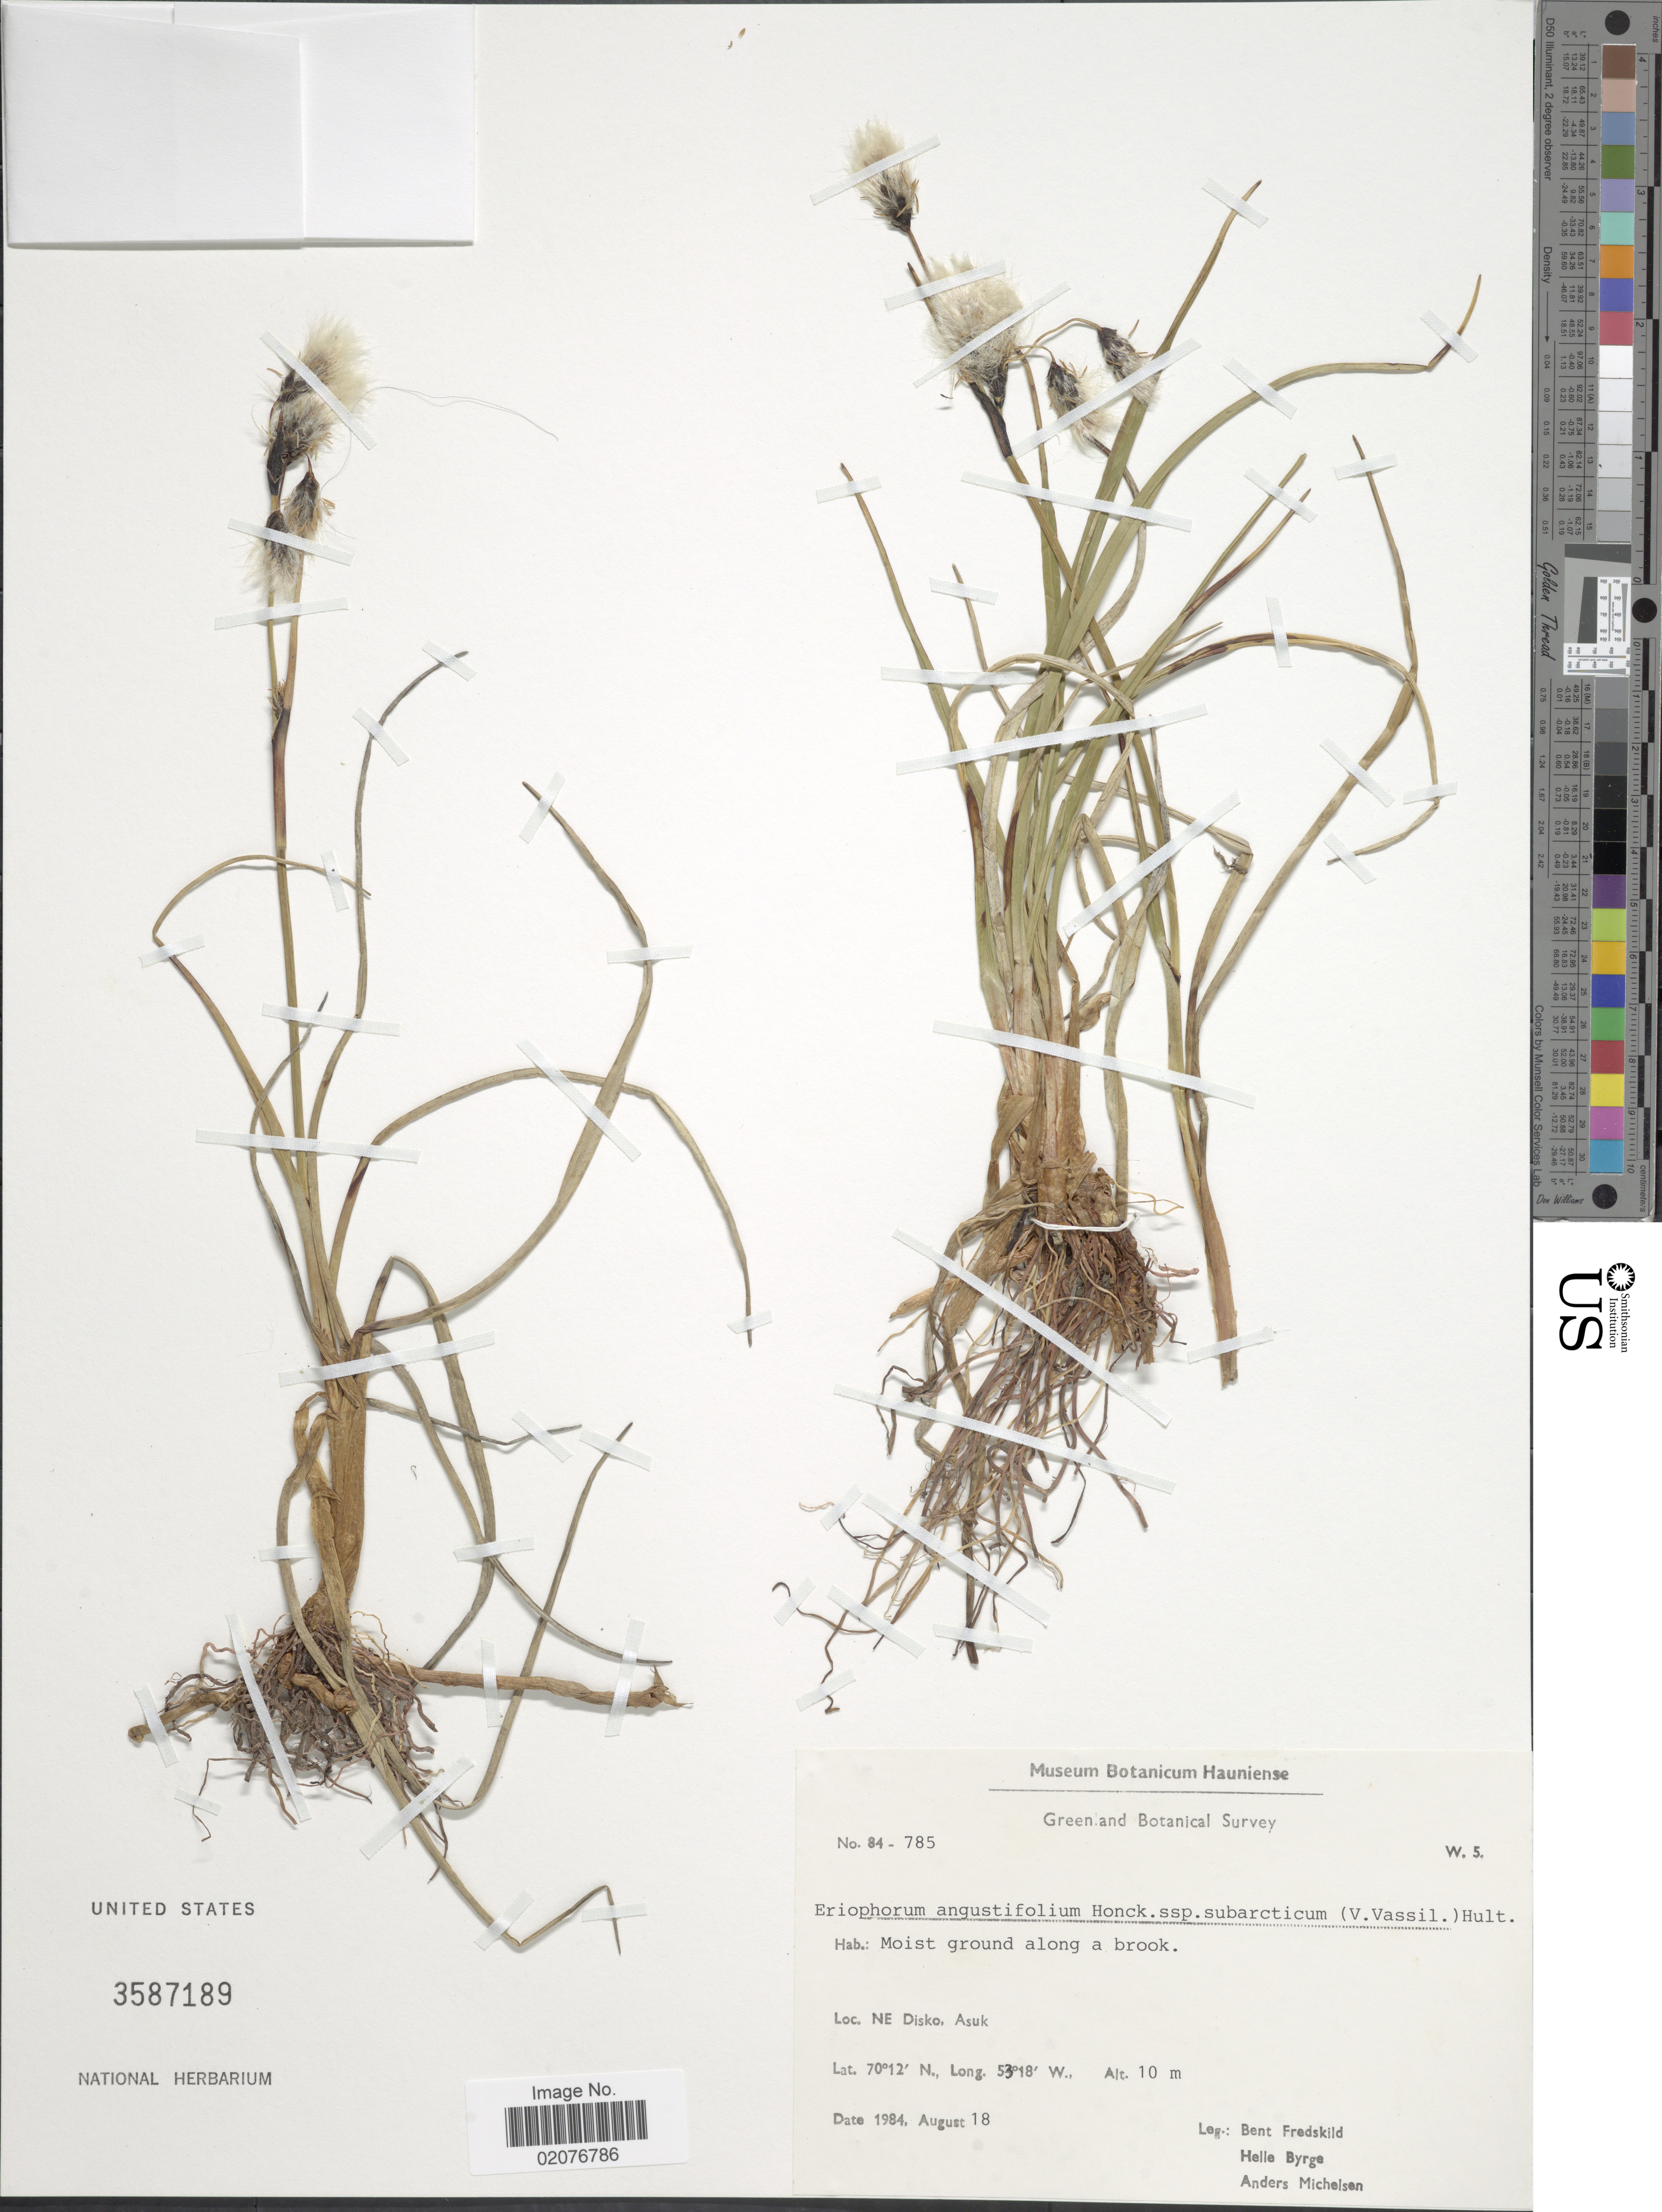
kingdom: Plantae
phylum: Tracheophyta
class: Liliopsida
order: Poales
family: Cyperaceae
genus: Eriophorum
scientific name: Eriophorum angustifolium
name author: Honck.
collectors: B. Fredskild, H. Byrge & A. Michelsen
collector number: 84-785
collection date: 1984-08-18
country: Greenland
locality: NE Disko, Asuk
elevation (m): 10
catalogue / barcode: US 3587189